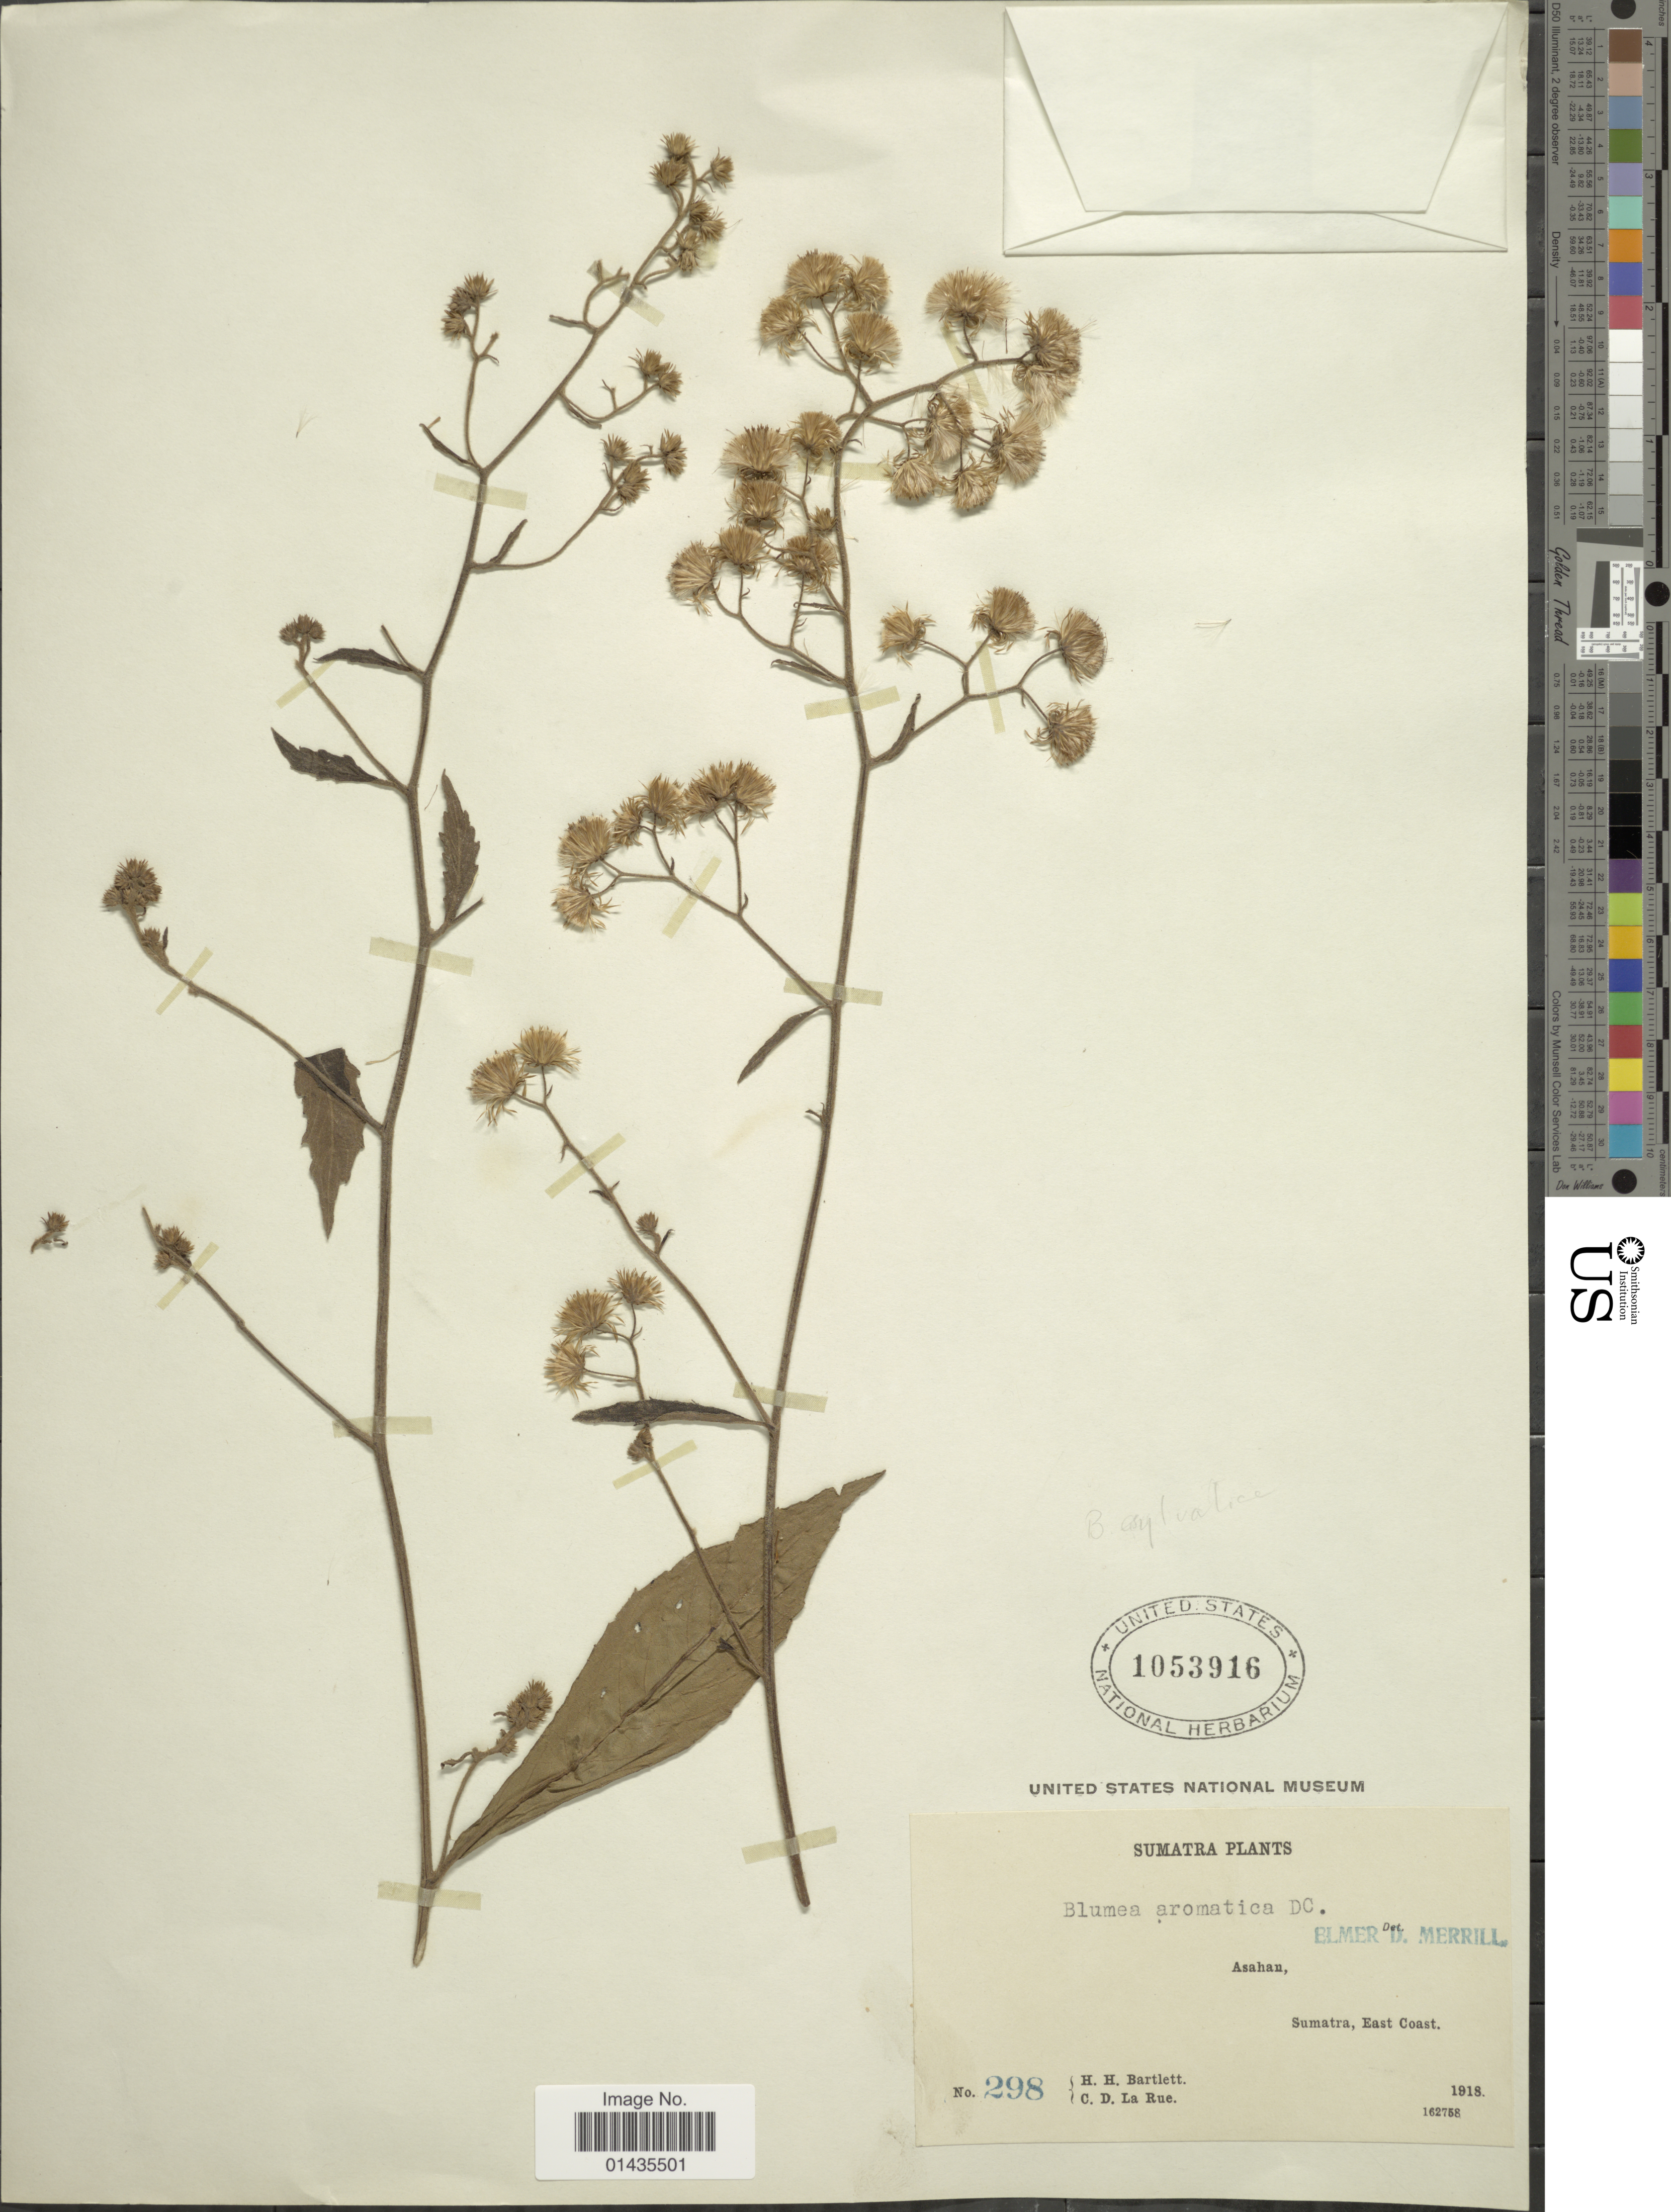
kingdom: Plantae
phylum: Tracheophyta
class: Magnoliopsida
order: Asterales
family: Asteraceae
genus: Blumea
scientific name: Blumea aromatica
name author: DC.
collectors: H. H. Bartlett & C. La Rue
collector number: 298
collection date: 1918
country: Indonesia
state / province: Sumatra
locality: Asahan, East Coast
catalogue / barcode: US 1053916